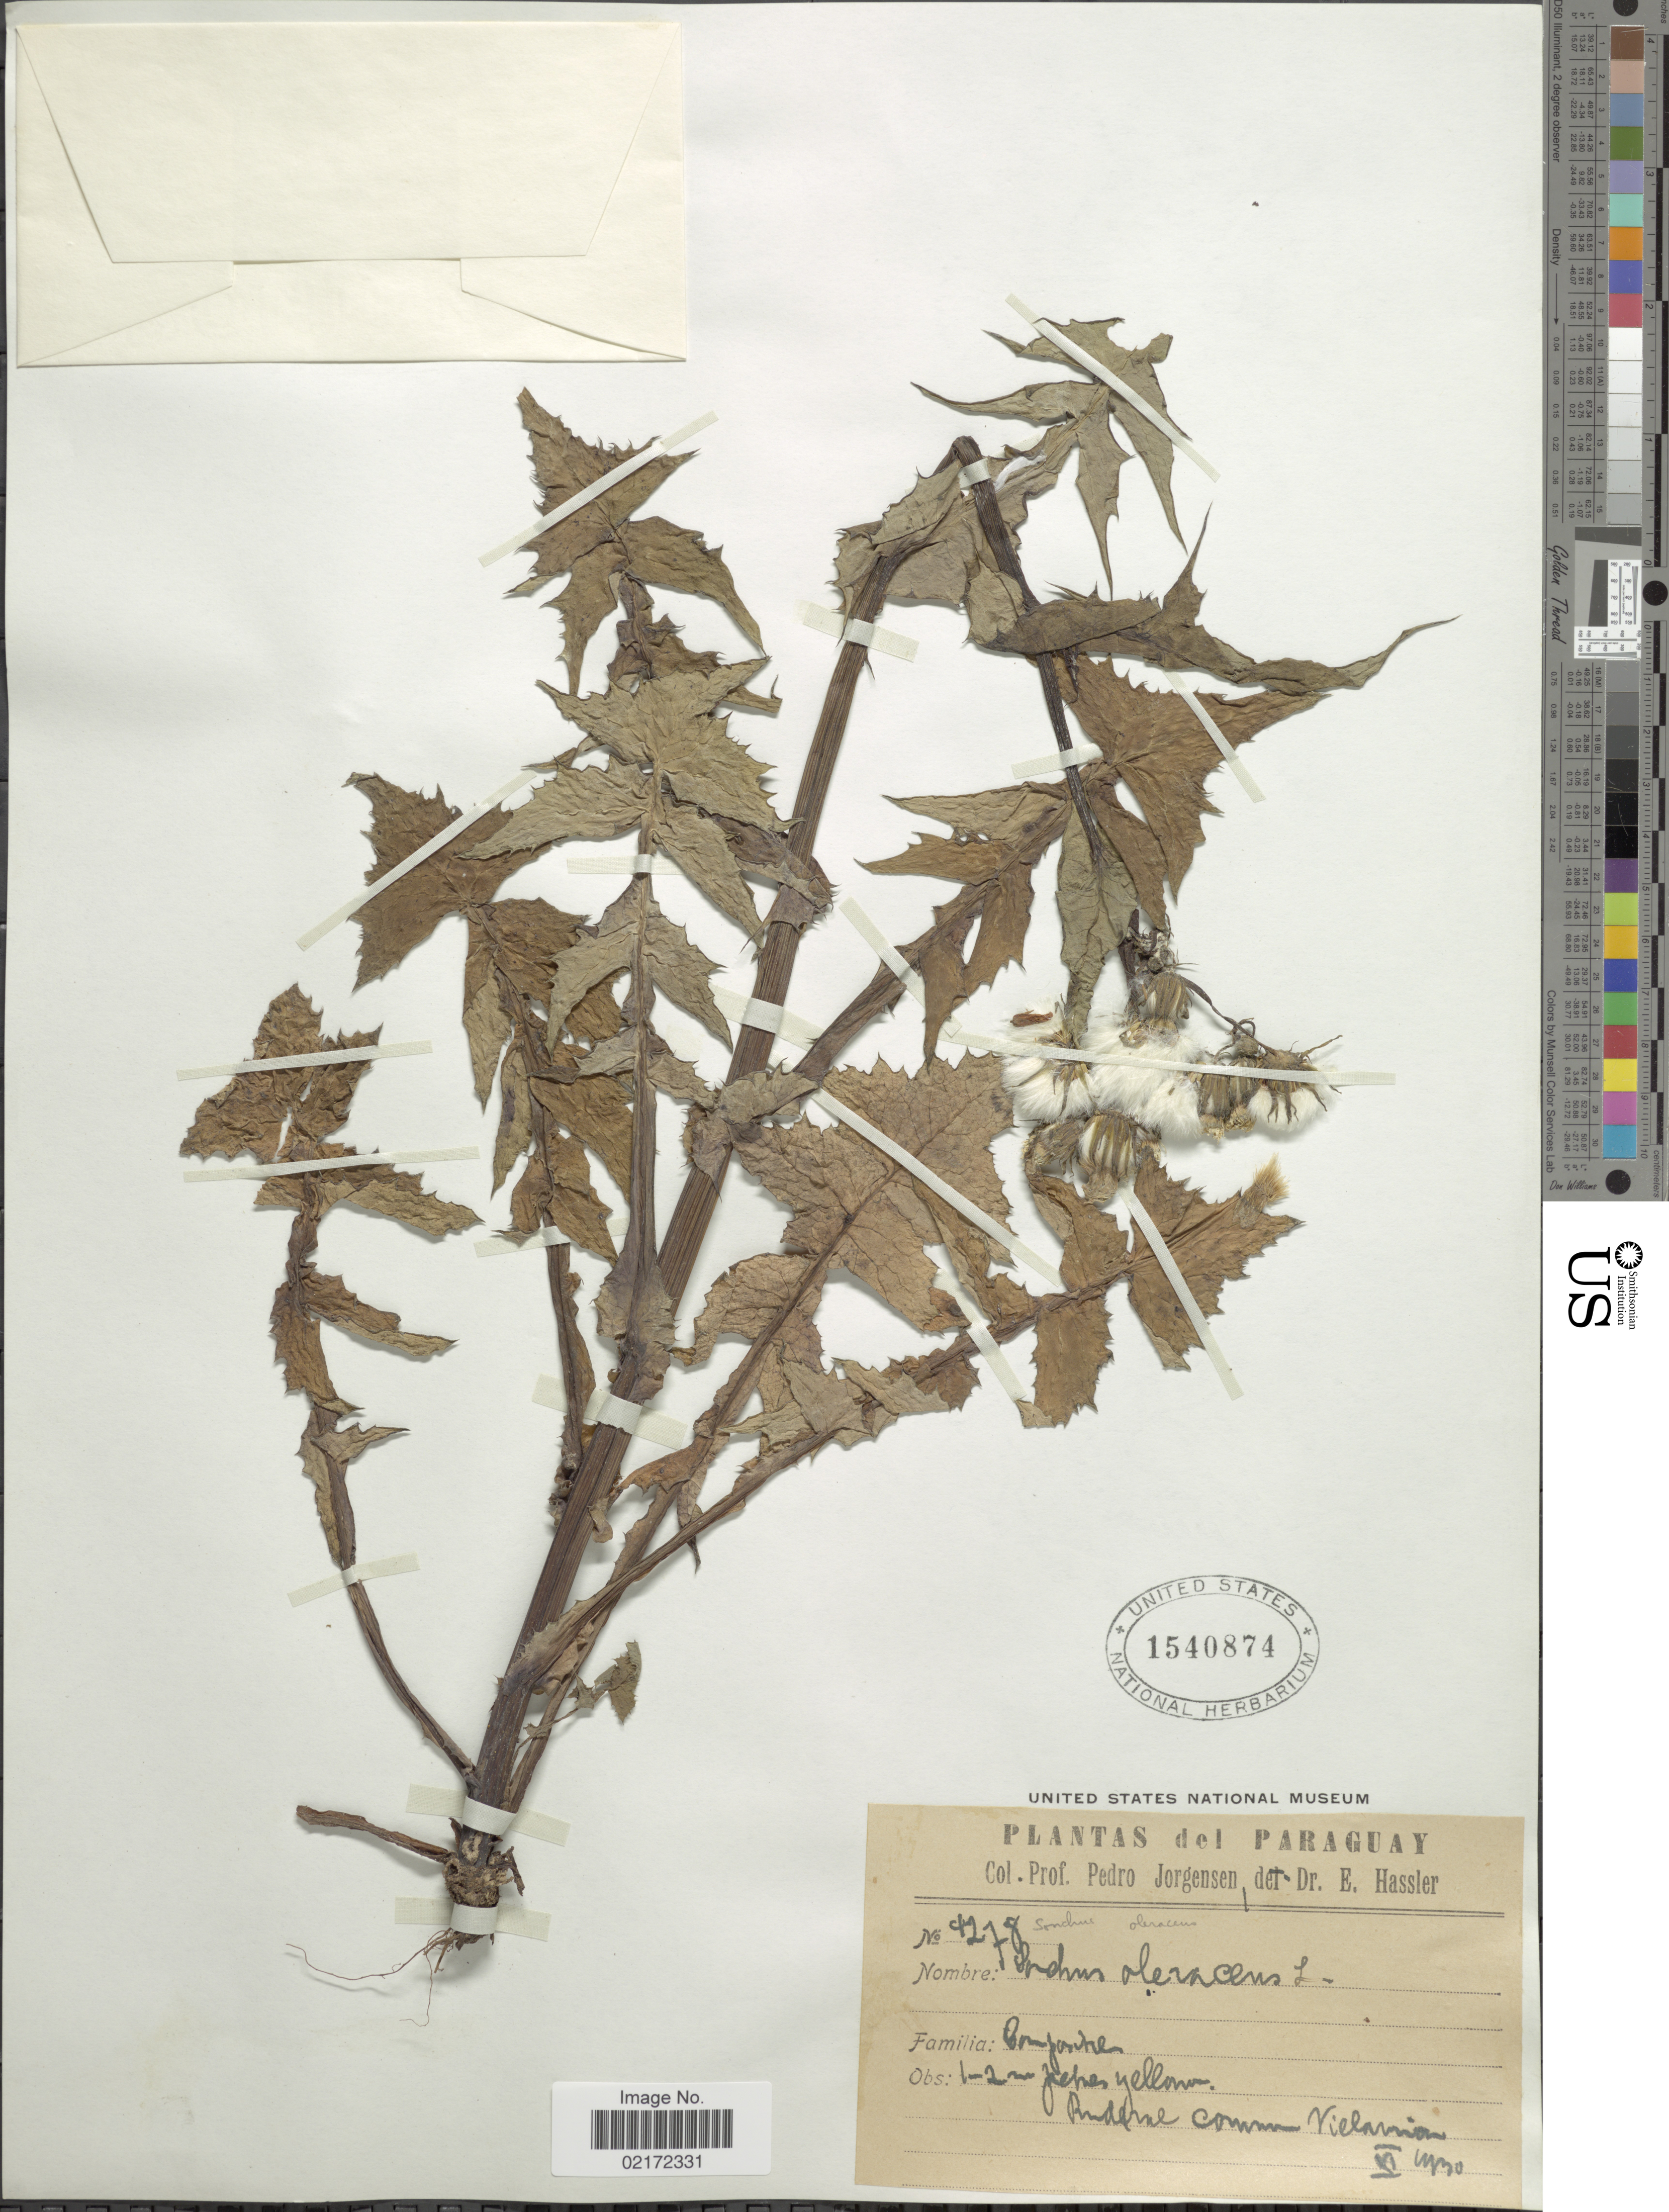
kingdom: Plantae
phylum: Tracheophyta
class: Magnoliopsida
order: Asterales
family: Asteraceae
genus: Sonchus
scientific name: Sonchus oleraceus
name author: L.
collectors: P. Jörgensen & E. Hassler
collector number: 4278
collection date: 1930-06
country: Paraguay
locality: Villarrica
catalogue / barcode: US 1540874